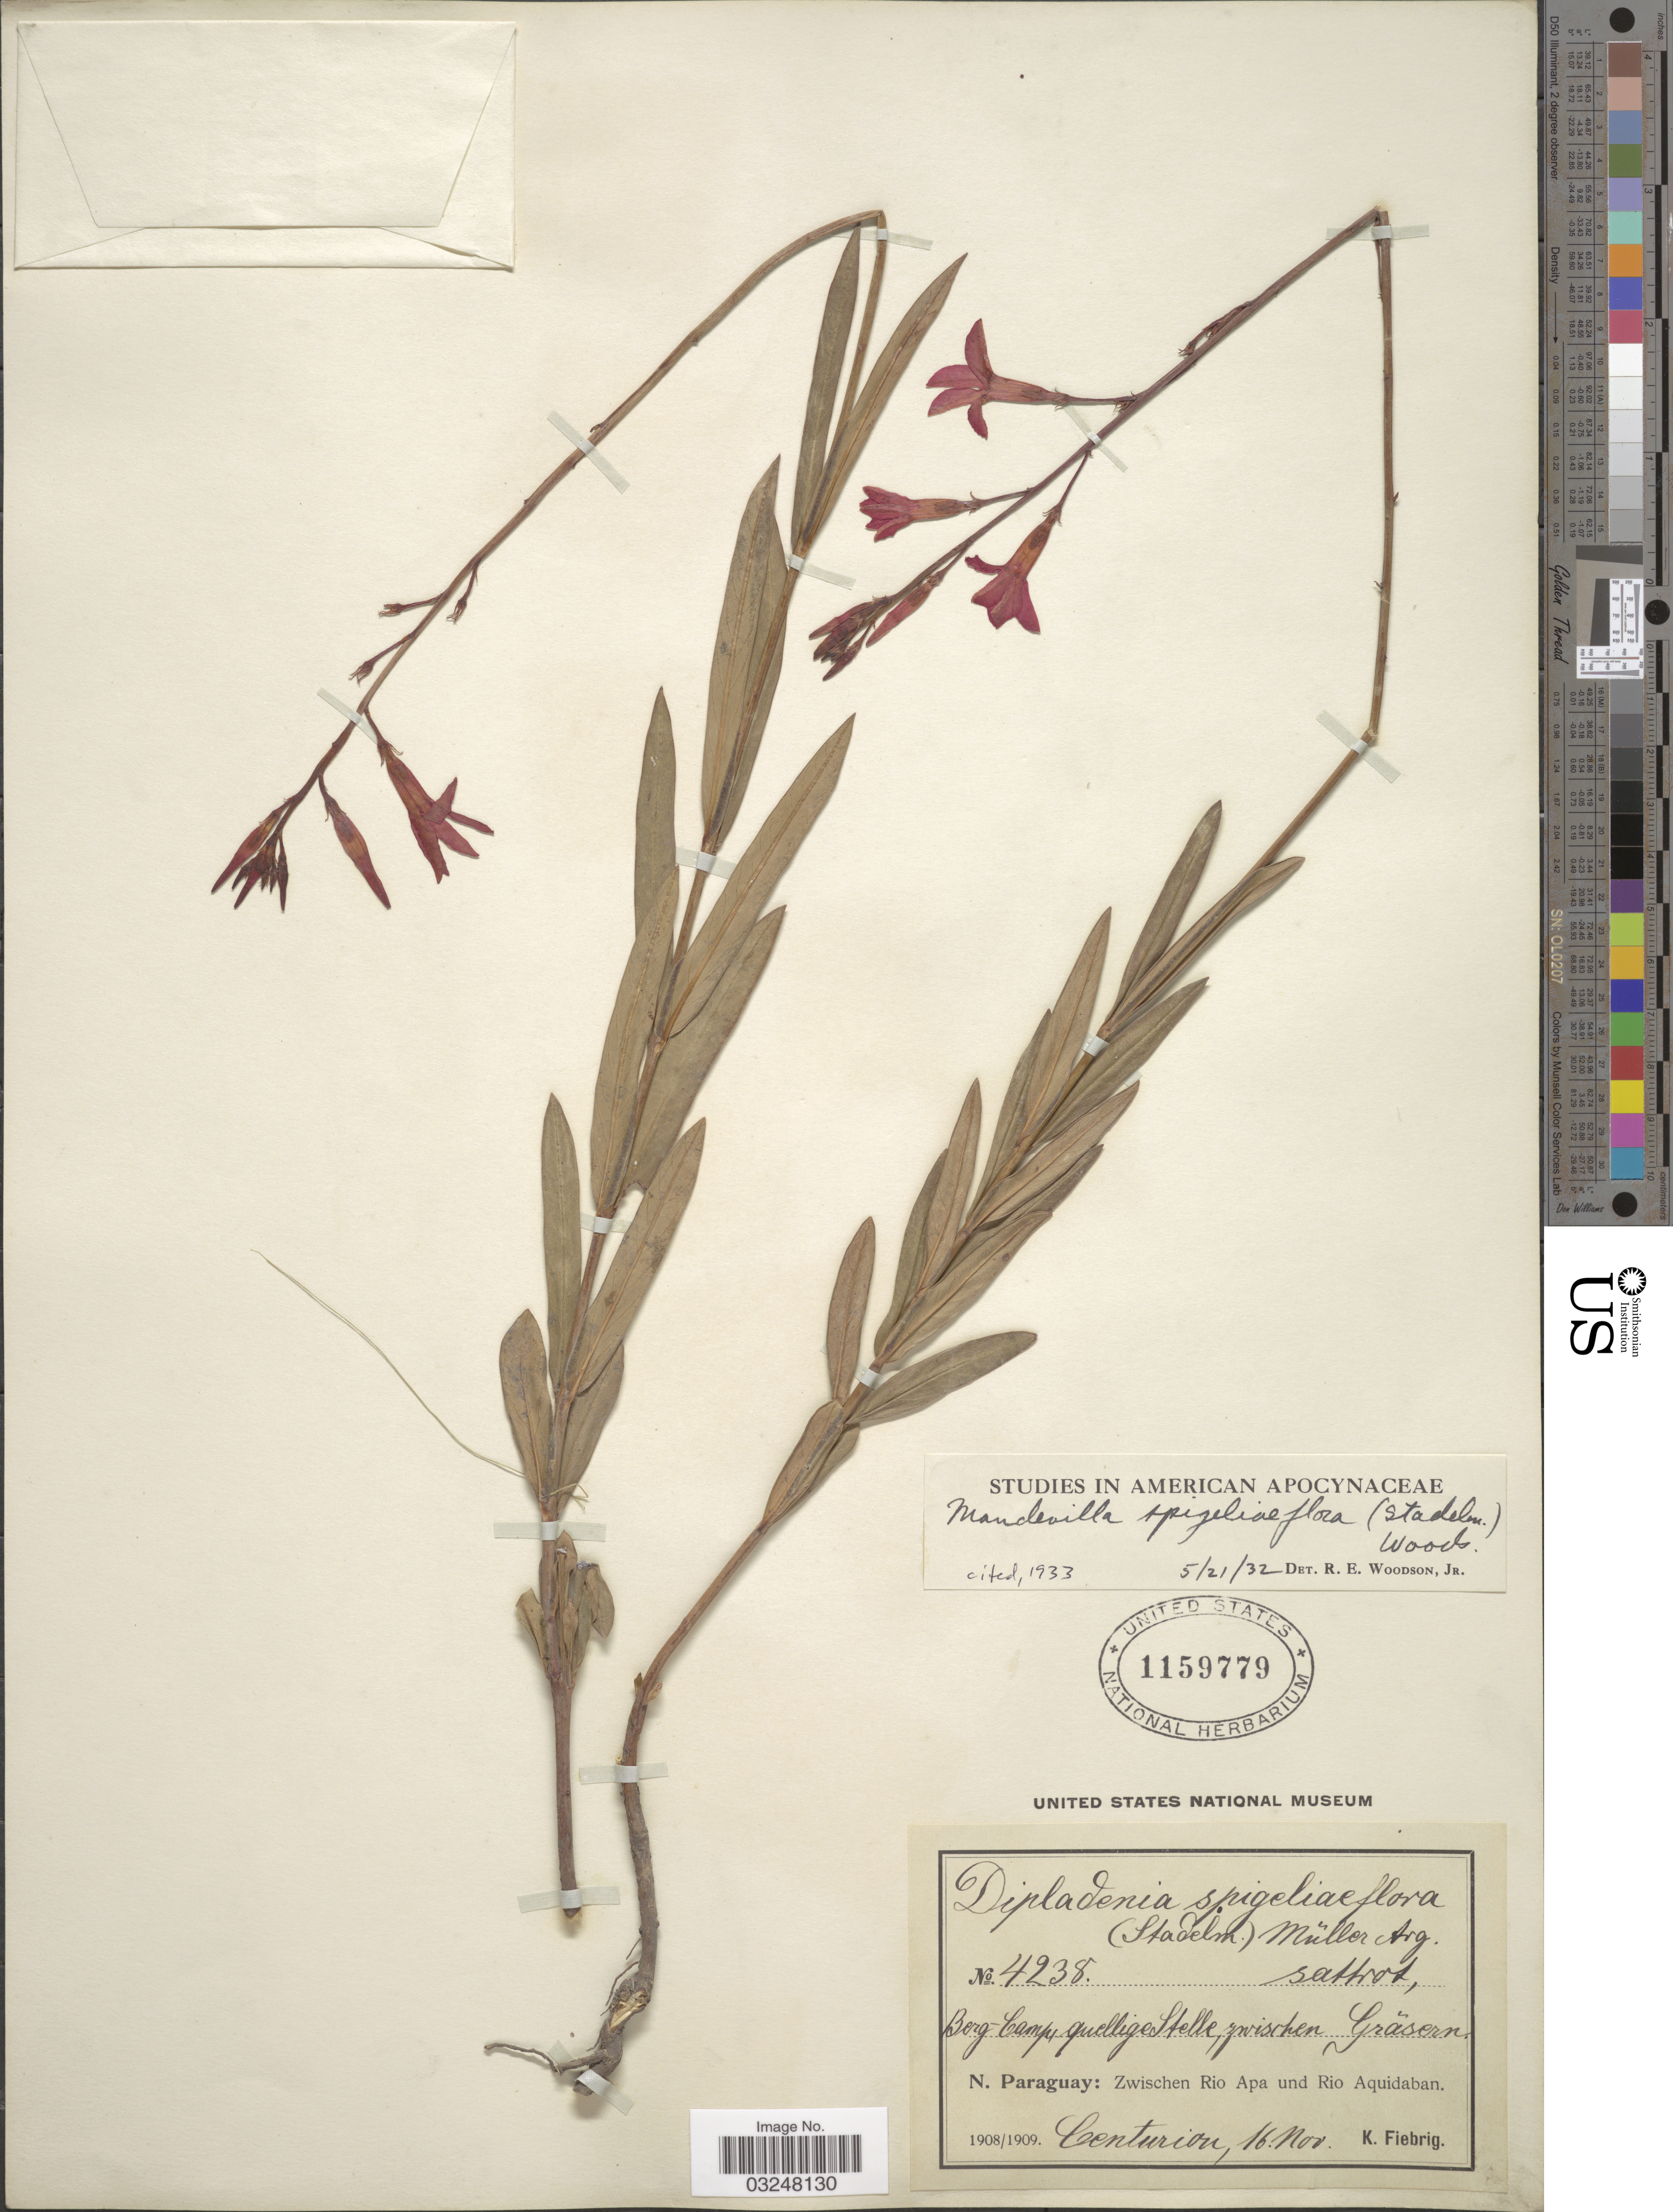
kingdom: Plantae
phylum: Tracheophyta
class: Magnoliopsida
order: Gentianales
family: Apocynaceae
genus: Mandevilla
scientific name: Mandevilla spigeliiflora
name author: (Stadelm.) Woodson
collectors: K. Fiebrig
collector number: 4238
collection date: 1908-11-16/1909-11-16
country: Paraguay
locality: N. Paraguay: Zwischen Rio Apa und Rio Aquidaban.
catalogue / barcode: US 1159779